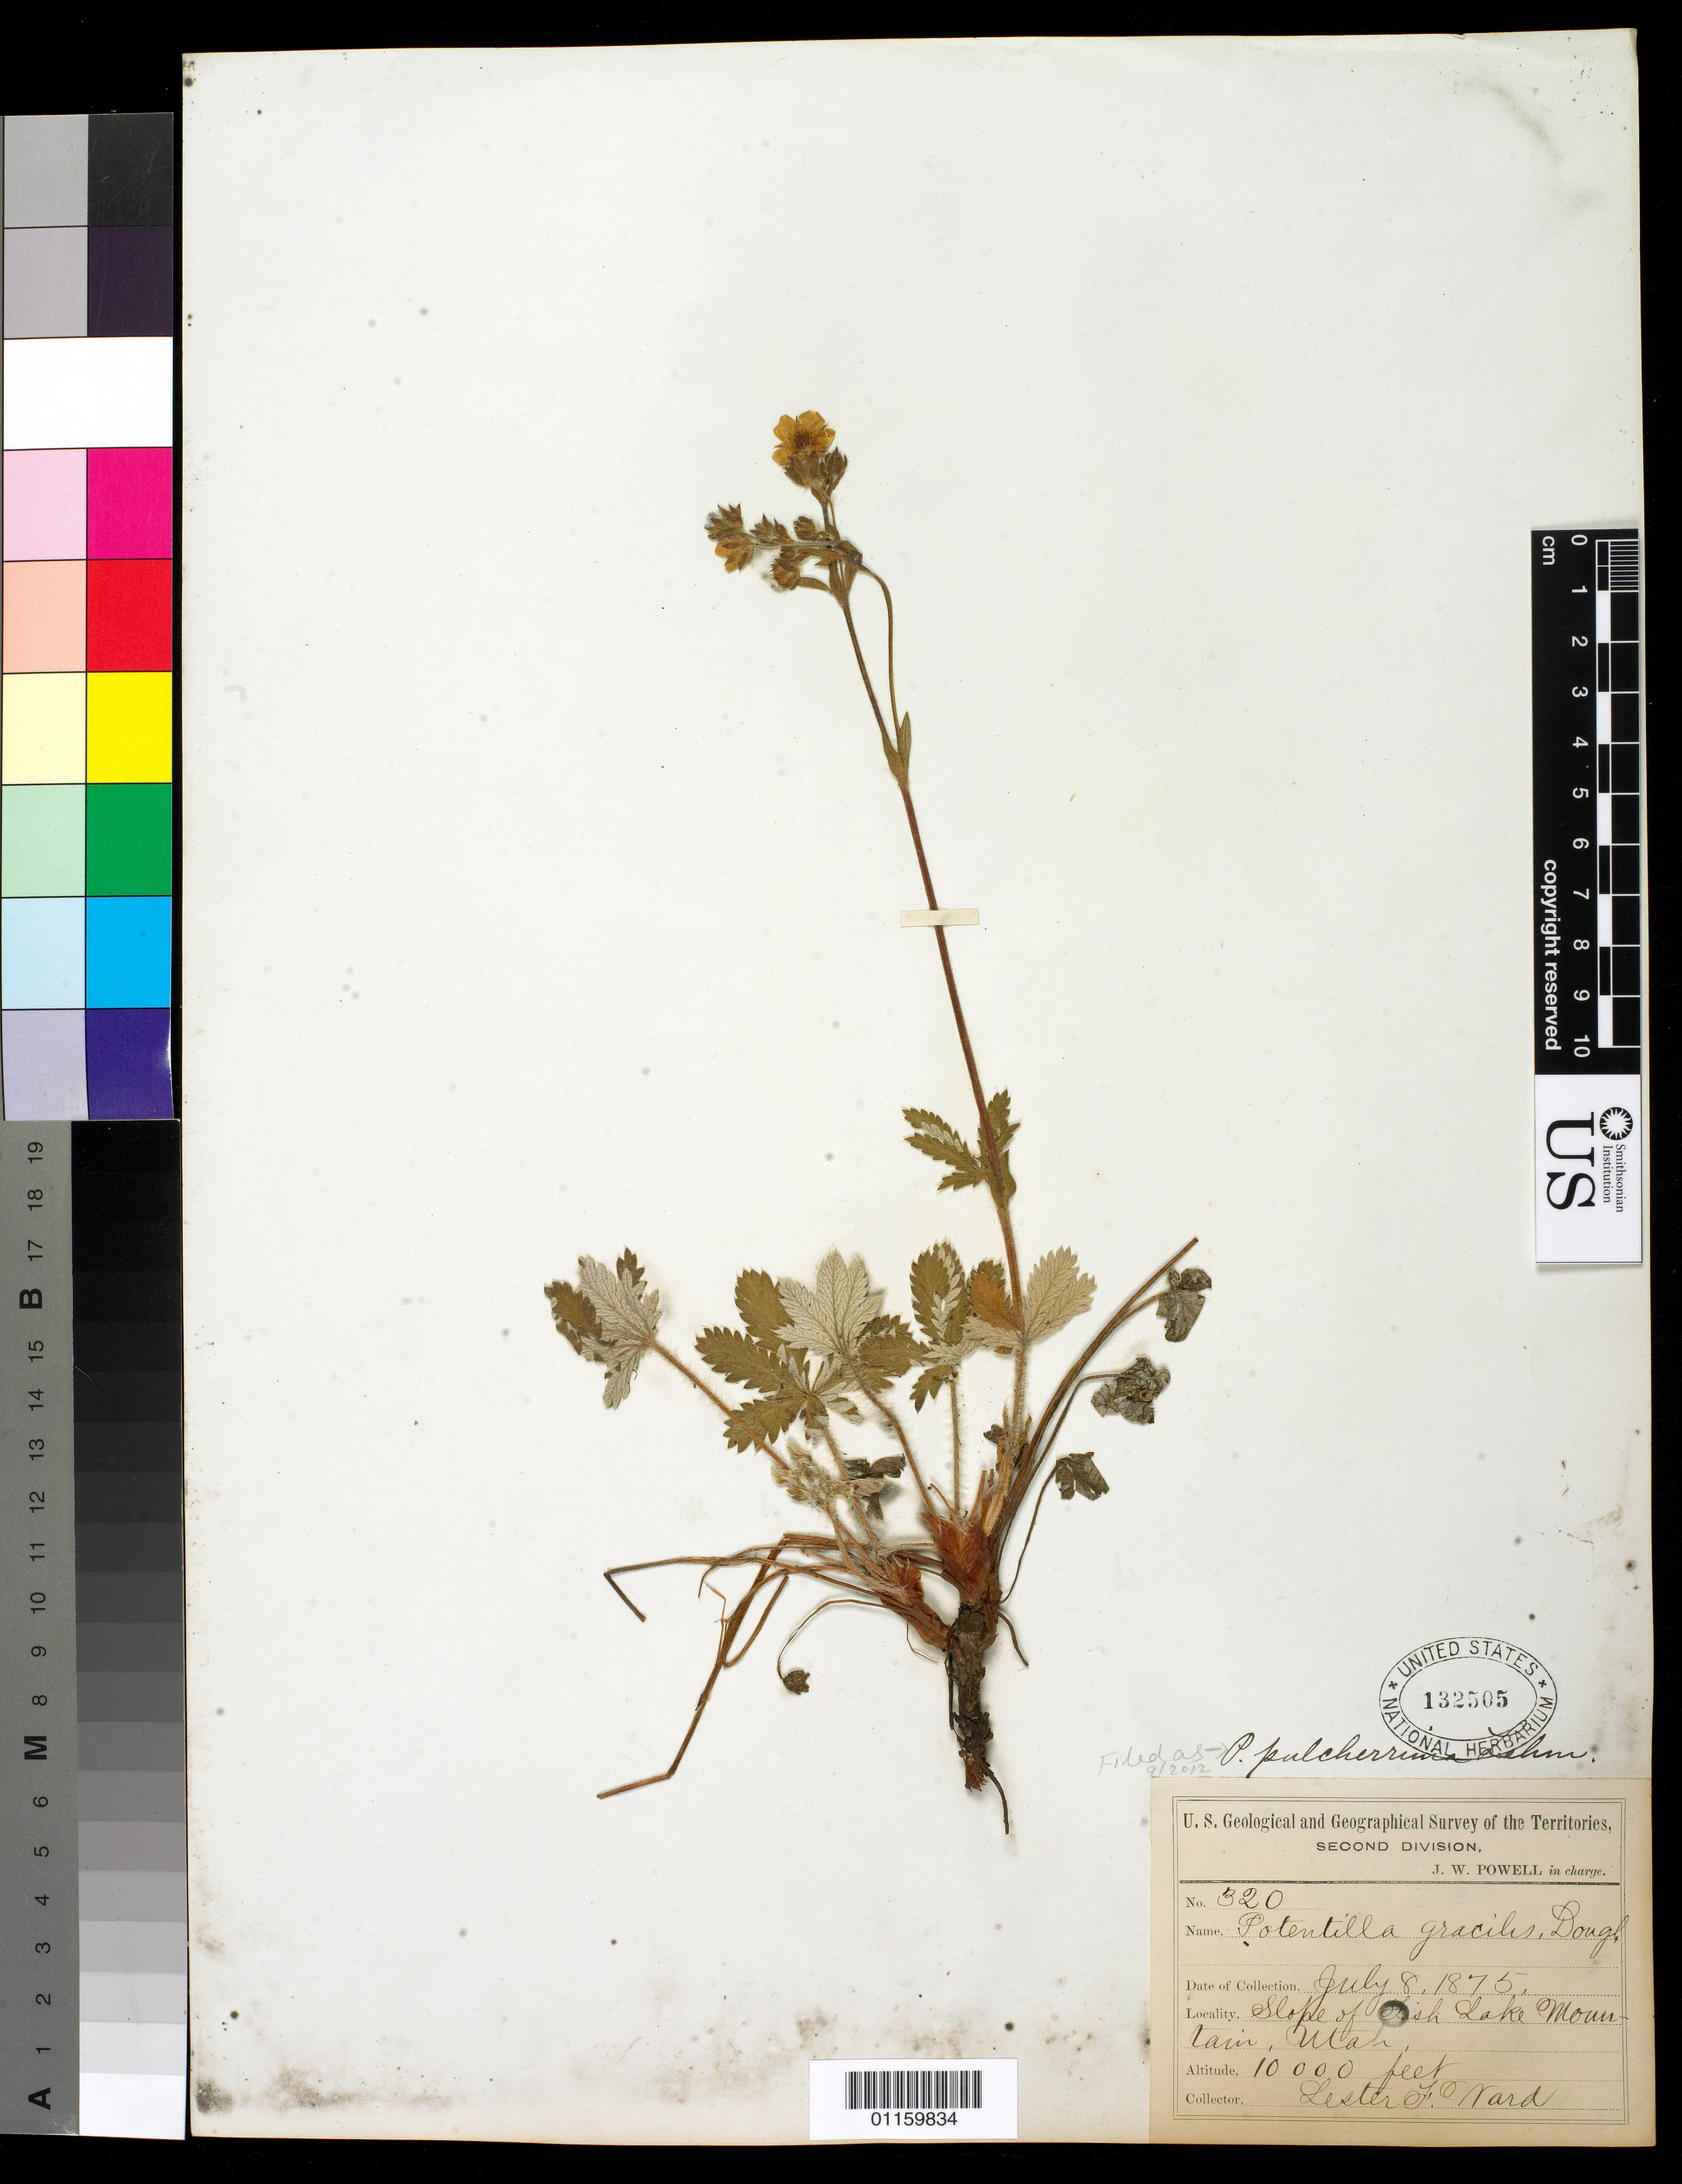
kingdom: Plantae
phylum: Tracheophyta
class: Magnoliopsida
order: Rosales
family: Rosaceae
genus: Potentilla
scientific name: Potentilla pulcherrima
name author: Lehm.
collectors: L. F. Ward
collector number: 320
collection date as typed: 08 Jul 1875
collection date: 1875-07-08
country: United States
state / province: Utah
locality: Slope of Fish Lake Mt.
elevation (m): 3048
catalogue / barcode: US 132505